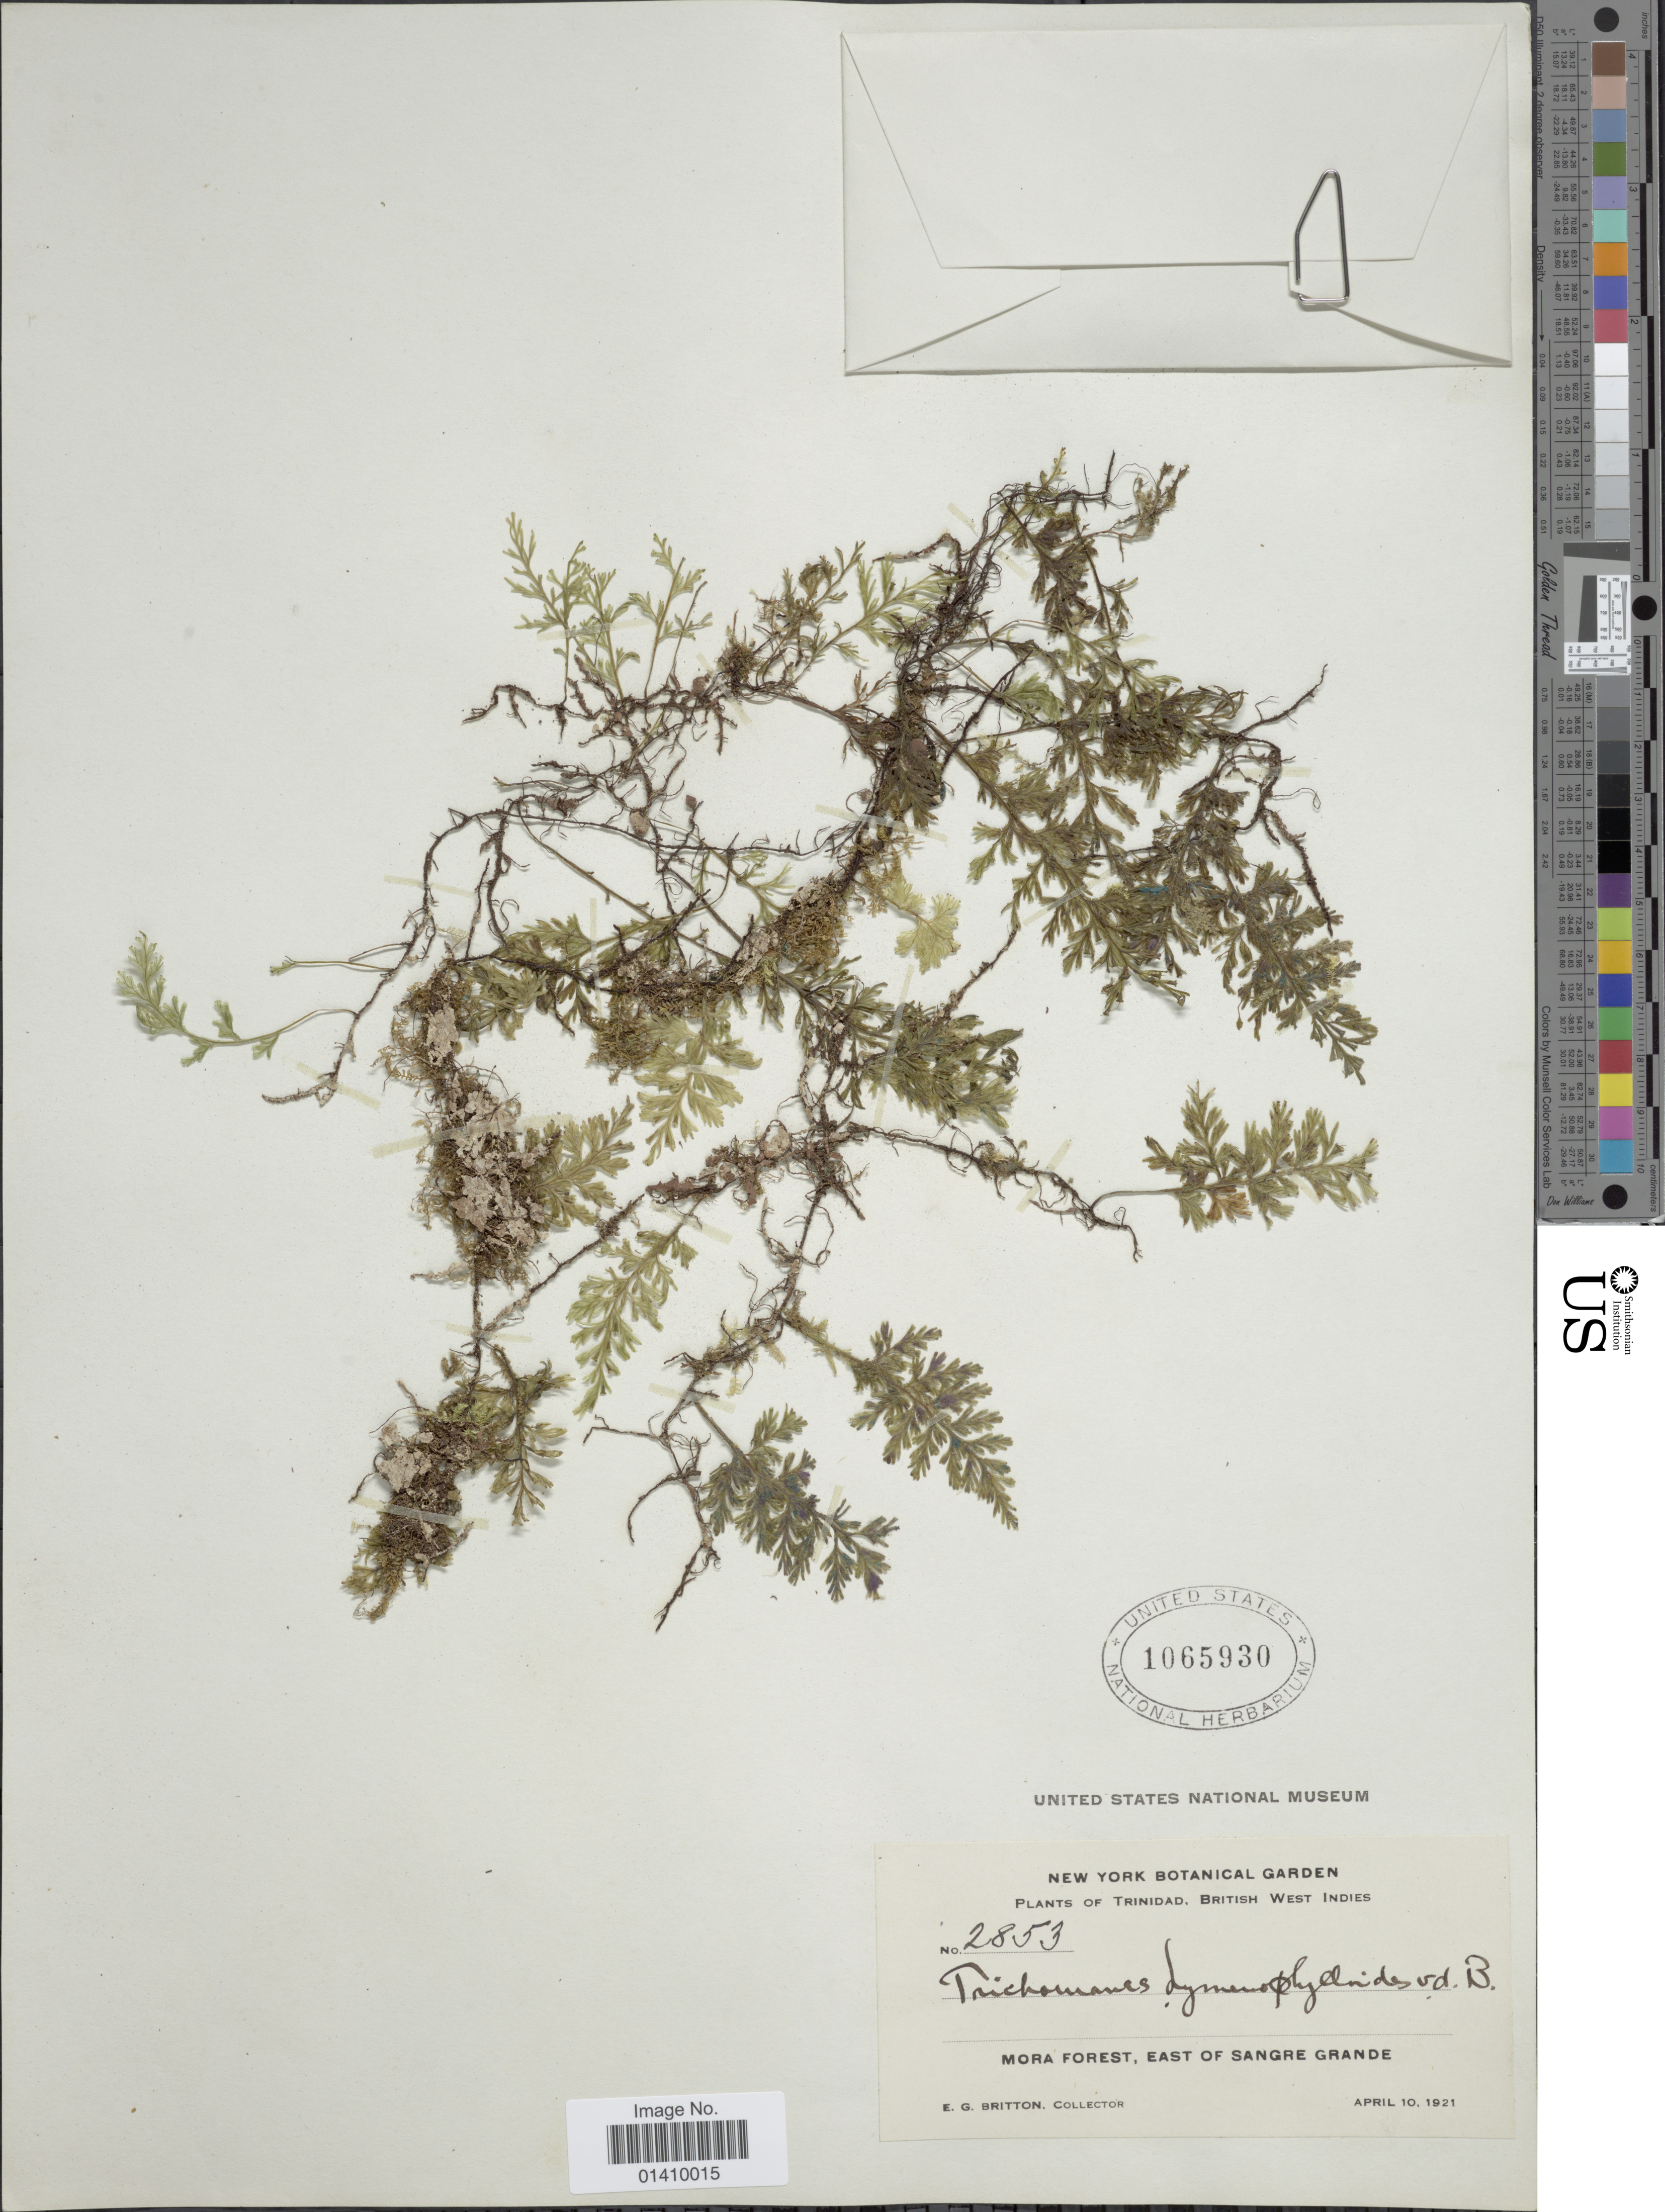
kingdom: Plantae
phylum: Tracheophyta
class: Polypodiopsida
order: Hymenophyllales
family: Hymenophyllaceae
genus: Polyphlebium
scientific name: Polyphlebium hymenophylloides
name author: (Bosch) Ebihara & Dubuisson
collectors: E. G. Britton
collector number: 2853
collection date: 1921-04-10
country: Trinidad and Tobago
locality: Trinidad, British west Indies Mora forest east of Sangre Grande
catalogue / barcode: US 1065930